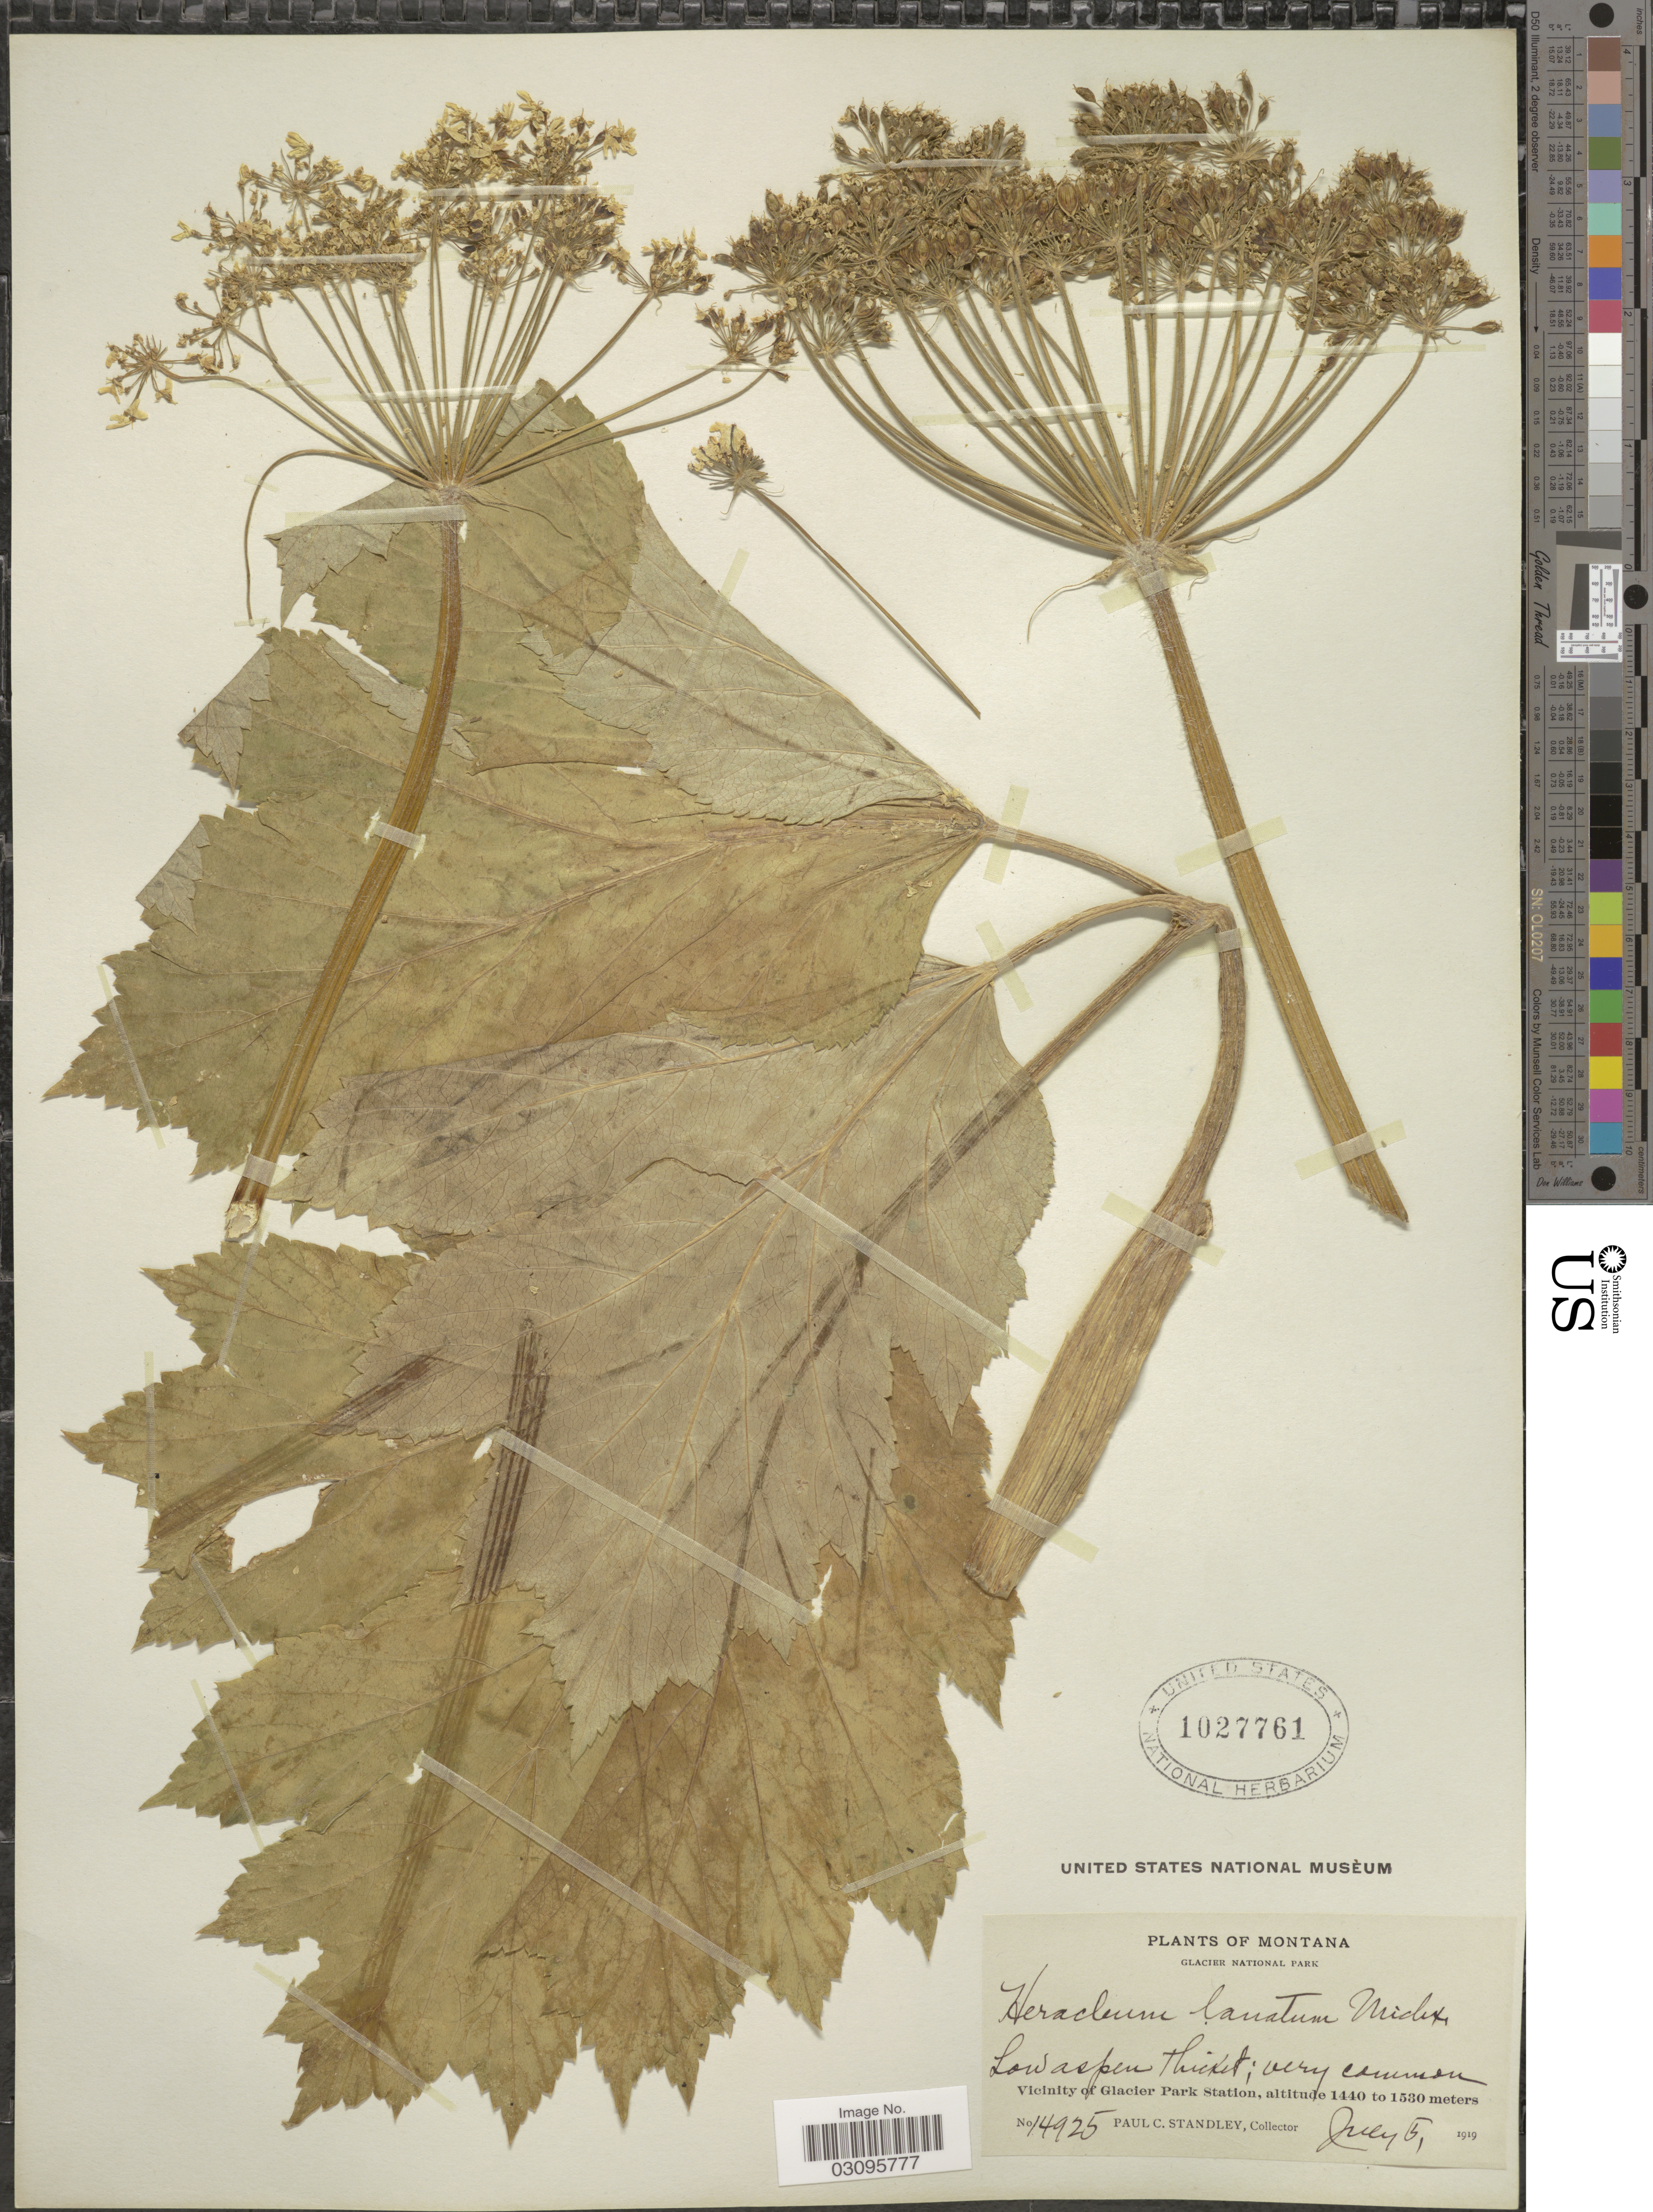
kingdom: Plantae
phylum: Tracheophyta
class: Magnoliopsida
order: Apiales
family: Apiaceae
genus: Heracleum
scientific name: Heracleum lanatum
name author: Michx.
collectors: P. C. Standley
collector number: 14925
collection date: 1919-07-05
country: United States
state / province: Montana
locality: Glacier National Park. Vicinity of Glacier Park Station.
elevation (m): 1440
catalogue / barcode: US 1027761